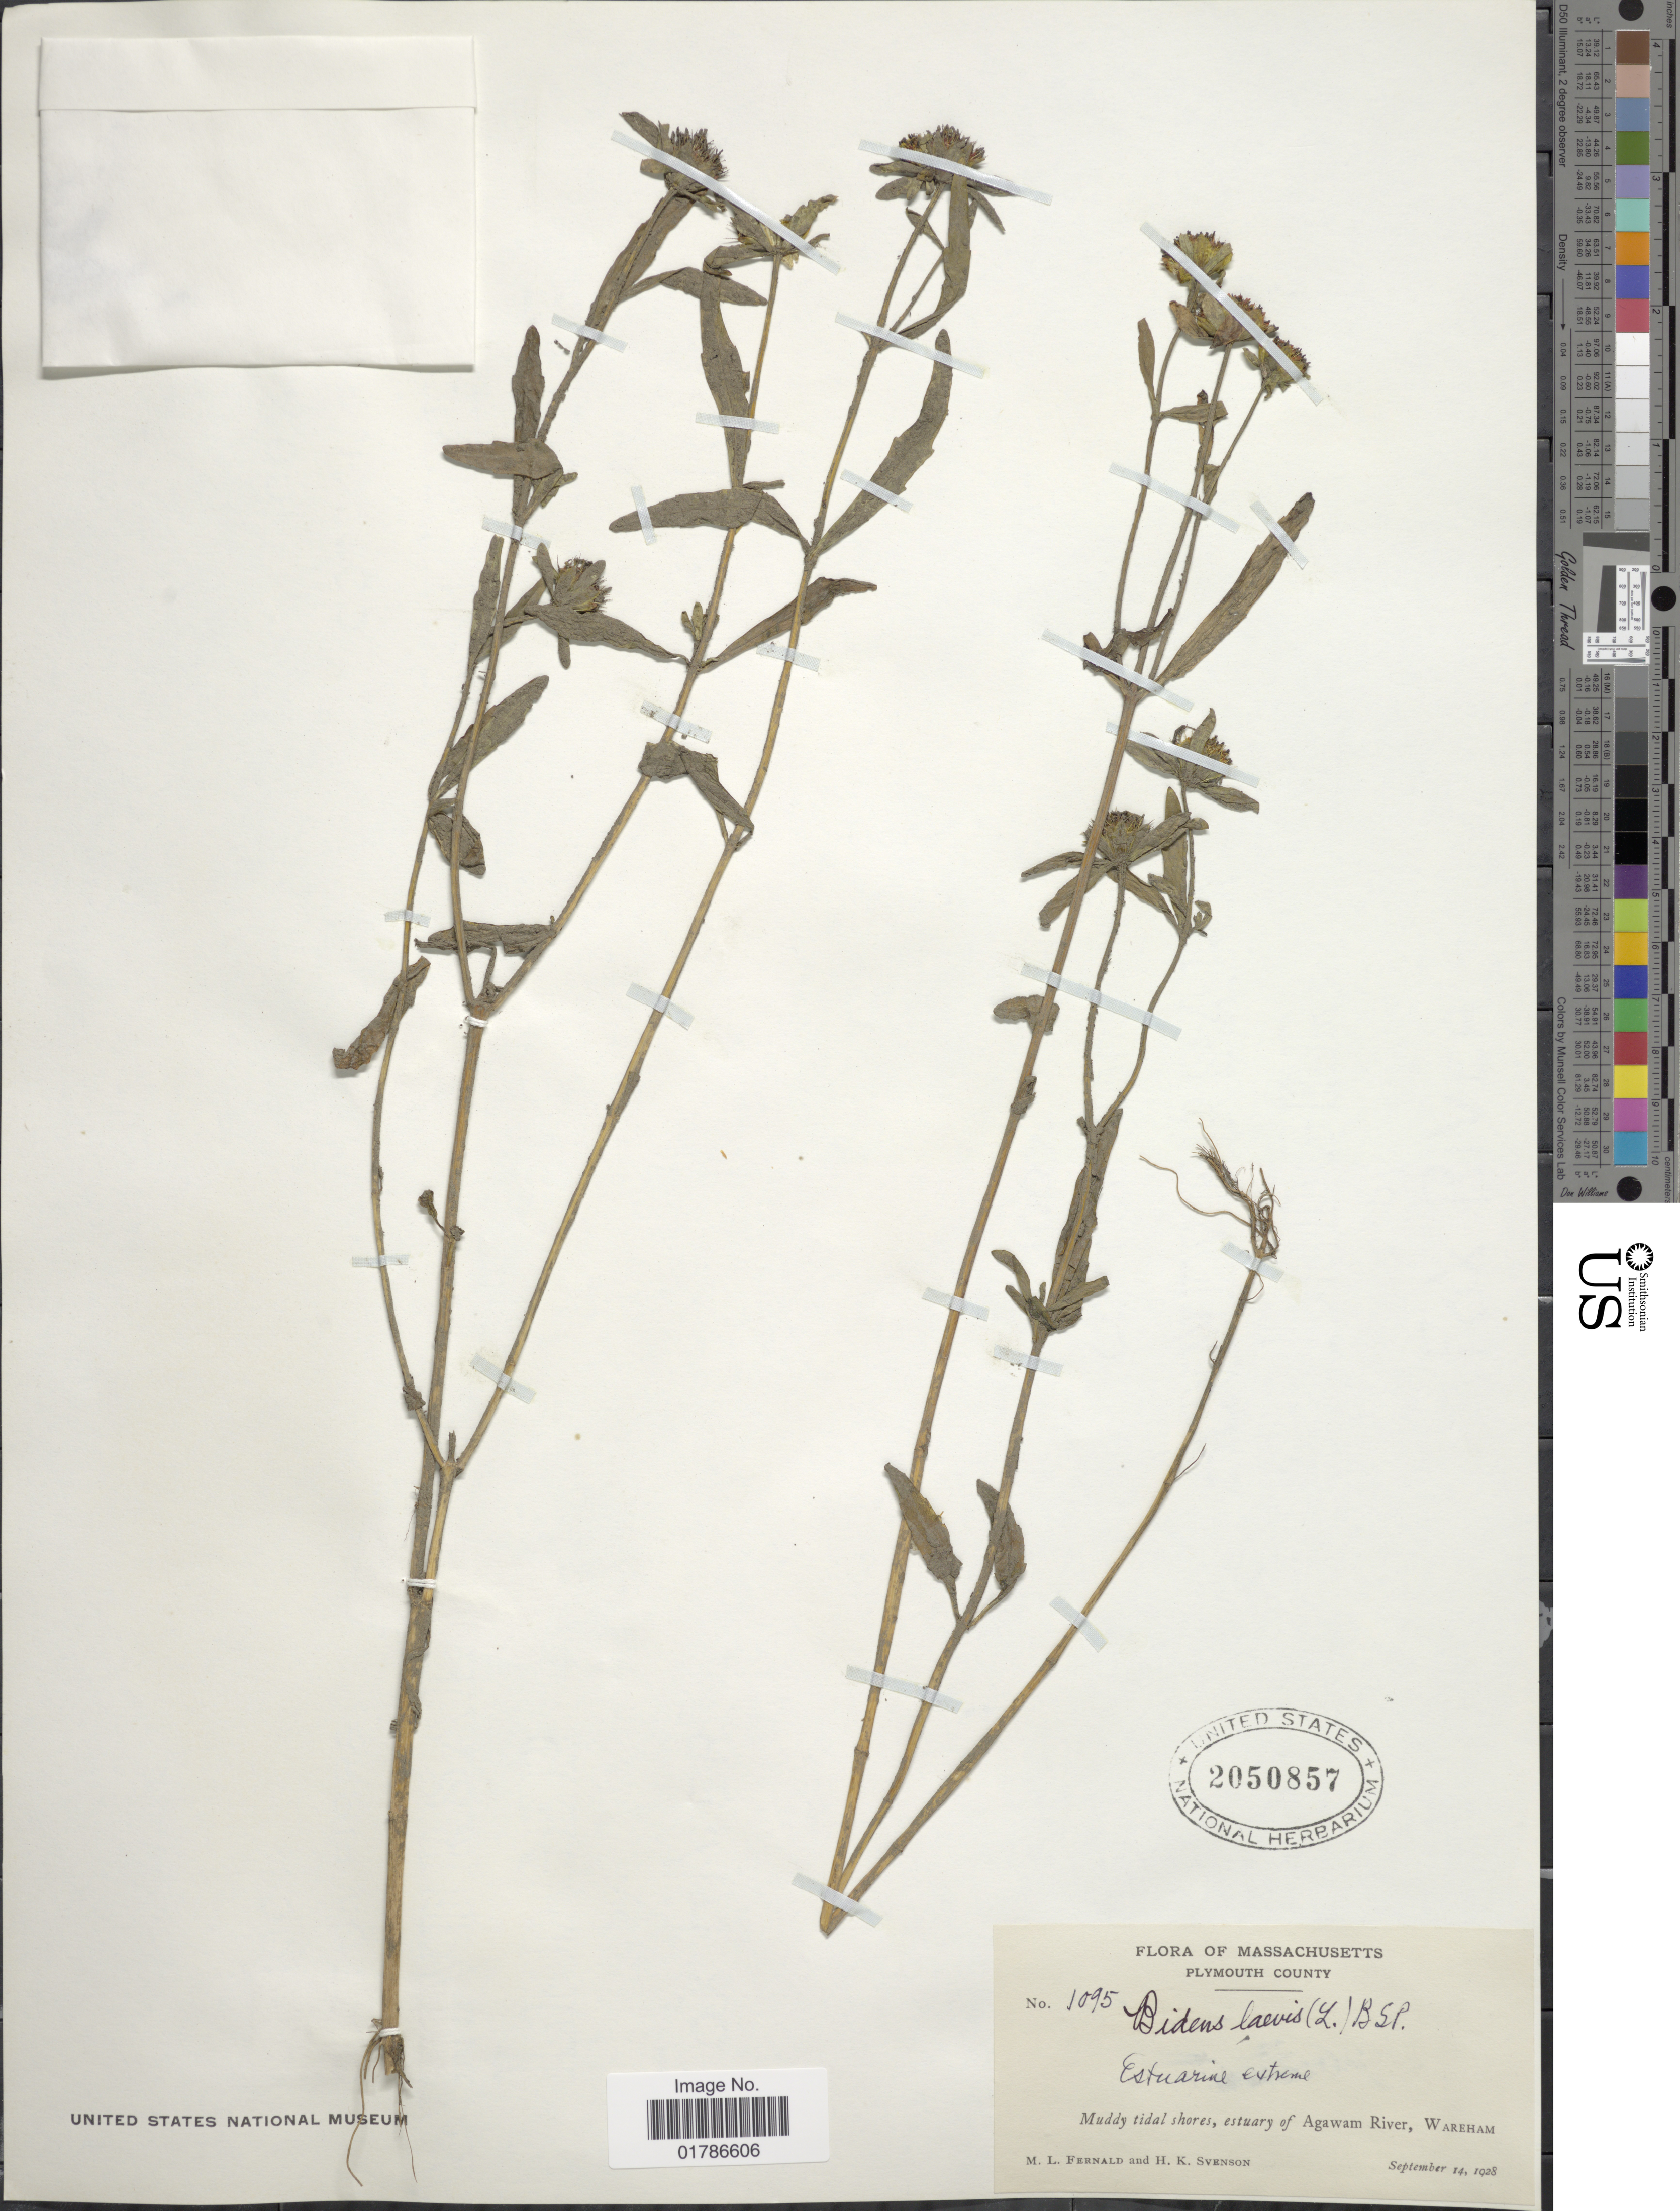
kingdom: Plantae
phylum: Tracheophyta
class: Magnoliopsida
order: Asterales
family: Asteraceae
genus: Bidens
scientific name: Bidens laevis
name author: (L.) Britton, Stearns & Poggenb.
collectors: M. L. Fernald & H. K. Svenson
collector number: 1095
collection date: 1928-09-14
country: United States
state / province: Massachusetts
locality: Plymouth County, estuary of Agawam River, Wareham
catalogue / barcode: US 2050857